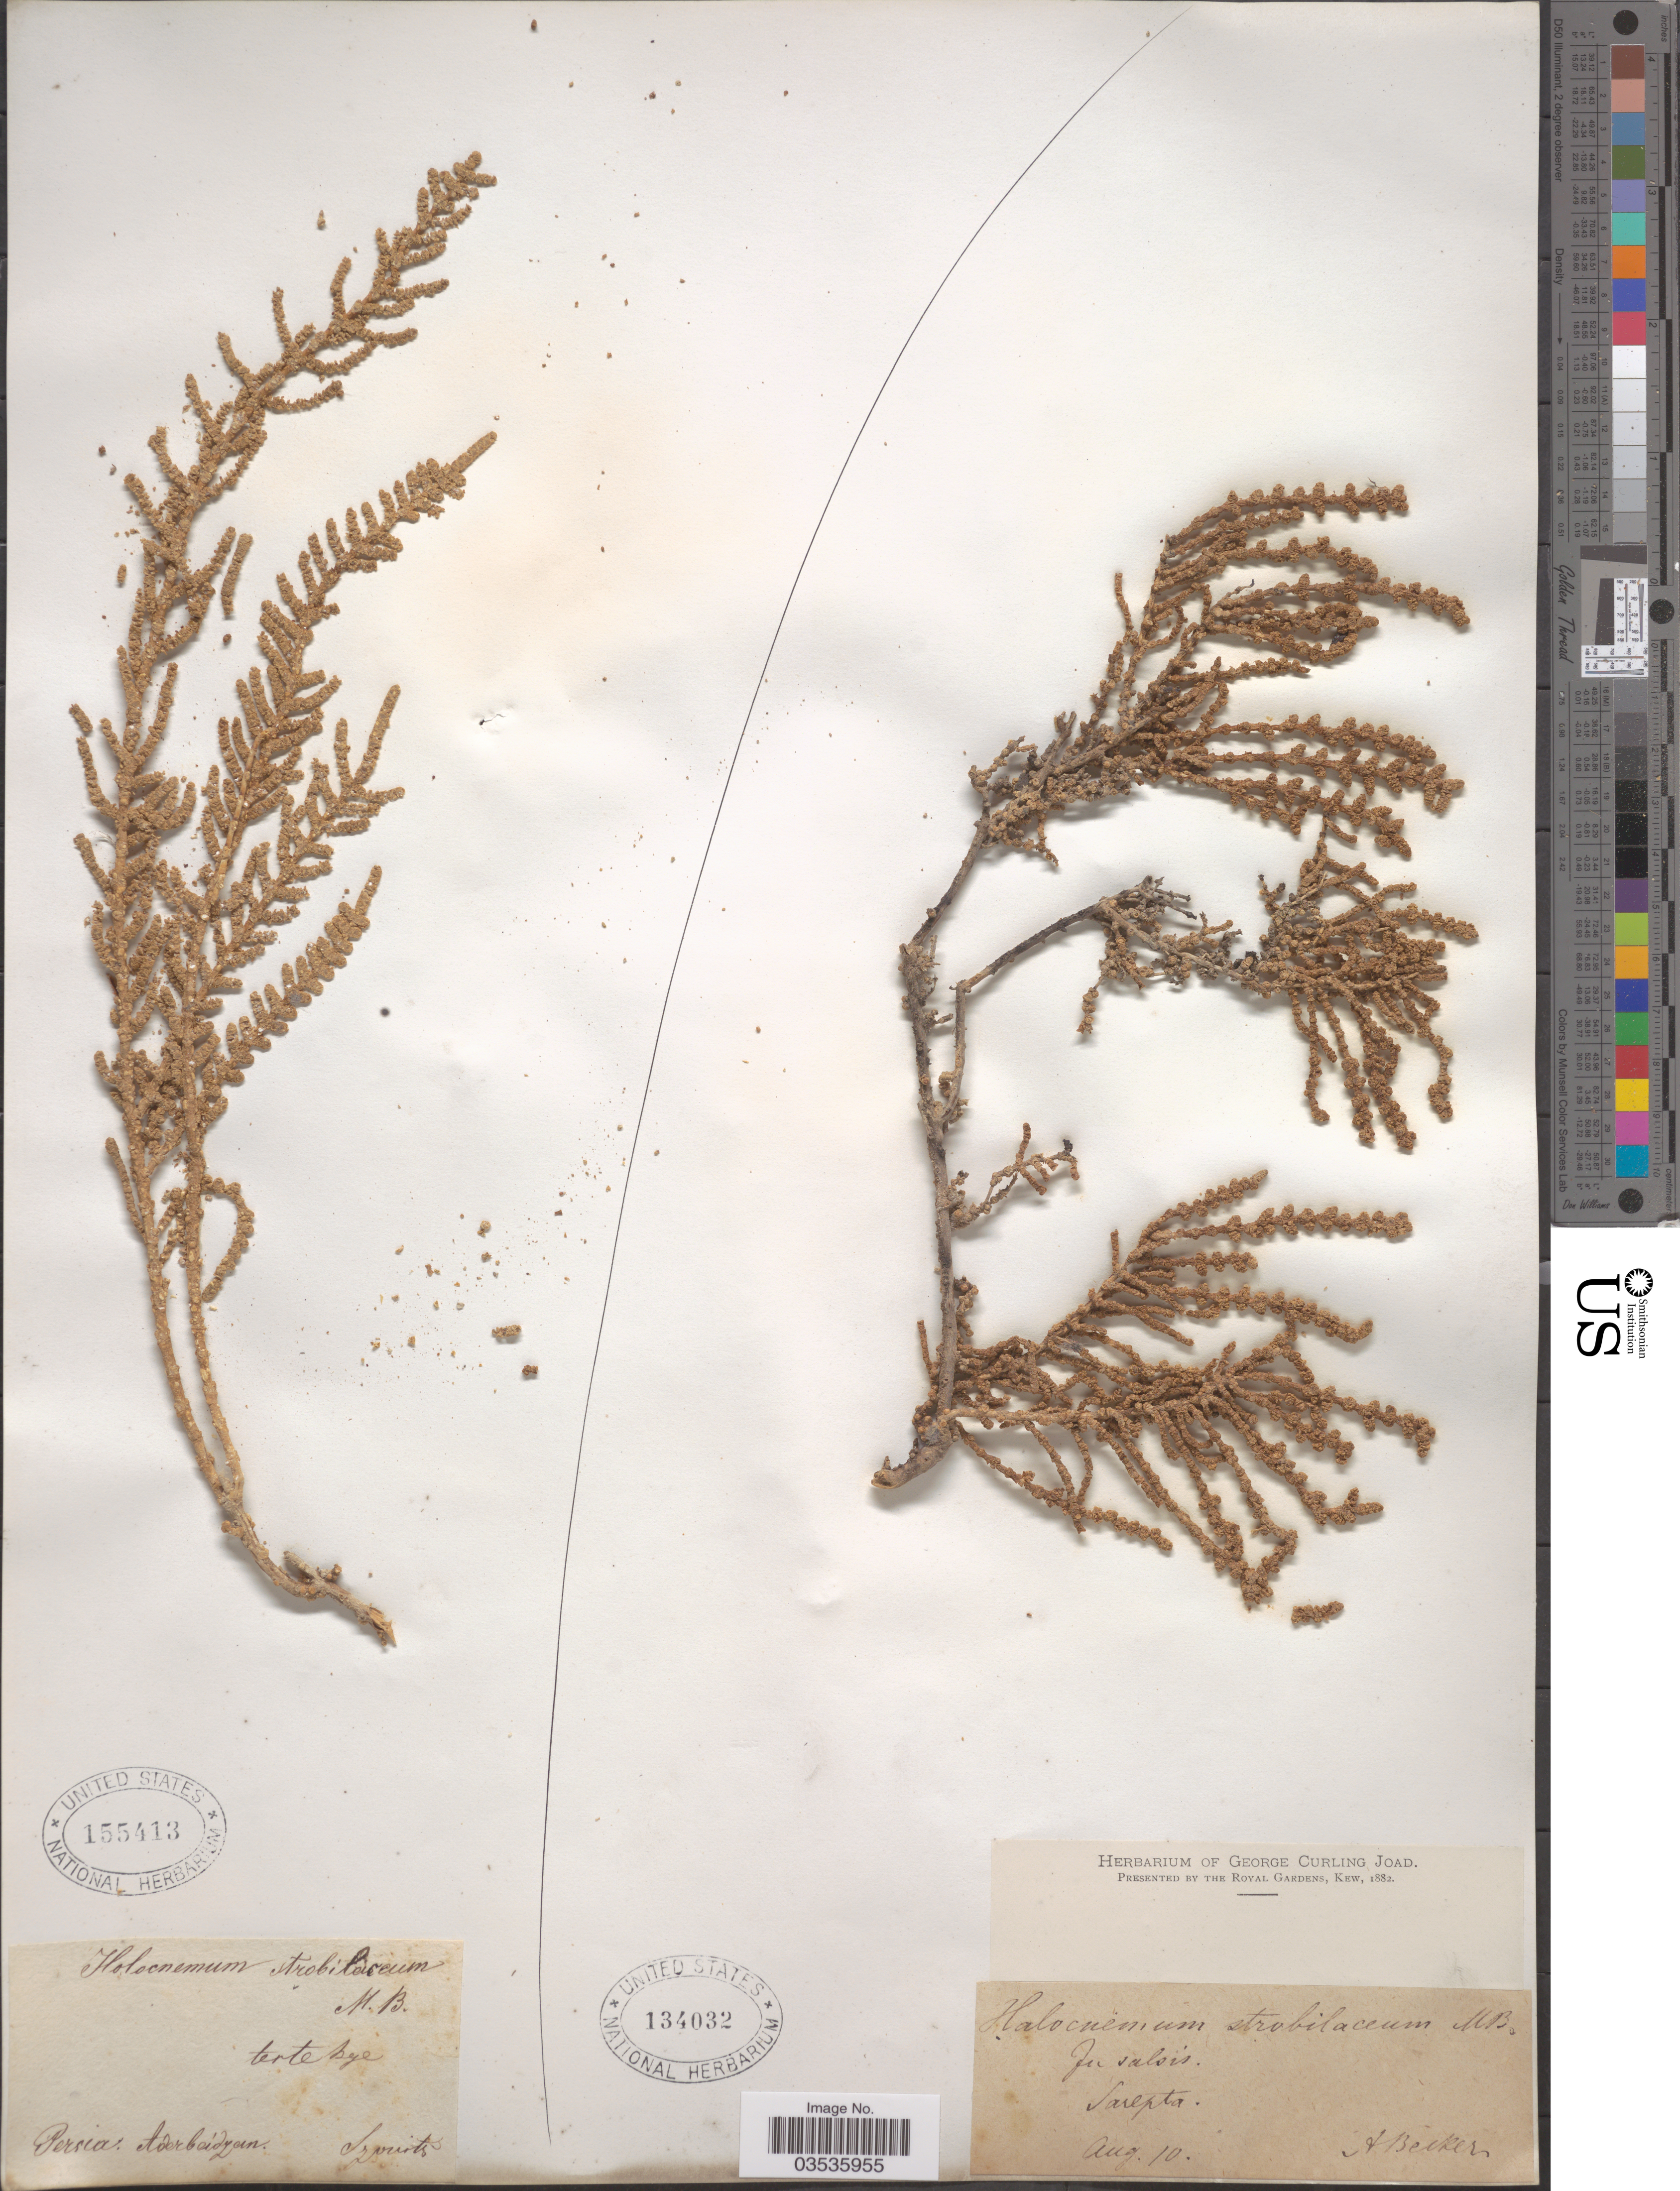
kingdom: Plantae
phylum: Tracheophyta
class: Magnoliopsida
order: Caryophyllales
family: Amaranthaceae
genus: Halocnemum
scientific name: Halocnemum strobilaceum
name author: (Pall.) M. Bieb.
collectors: A. Becker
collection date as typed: Transcribed d/m/y: /8/10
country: Russian Federation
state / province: Volgograd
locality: Sarepta.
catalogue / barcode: US 134032